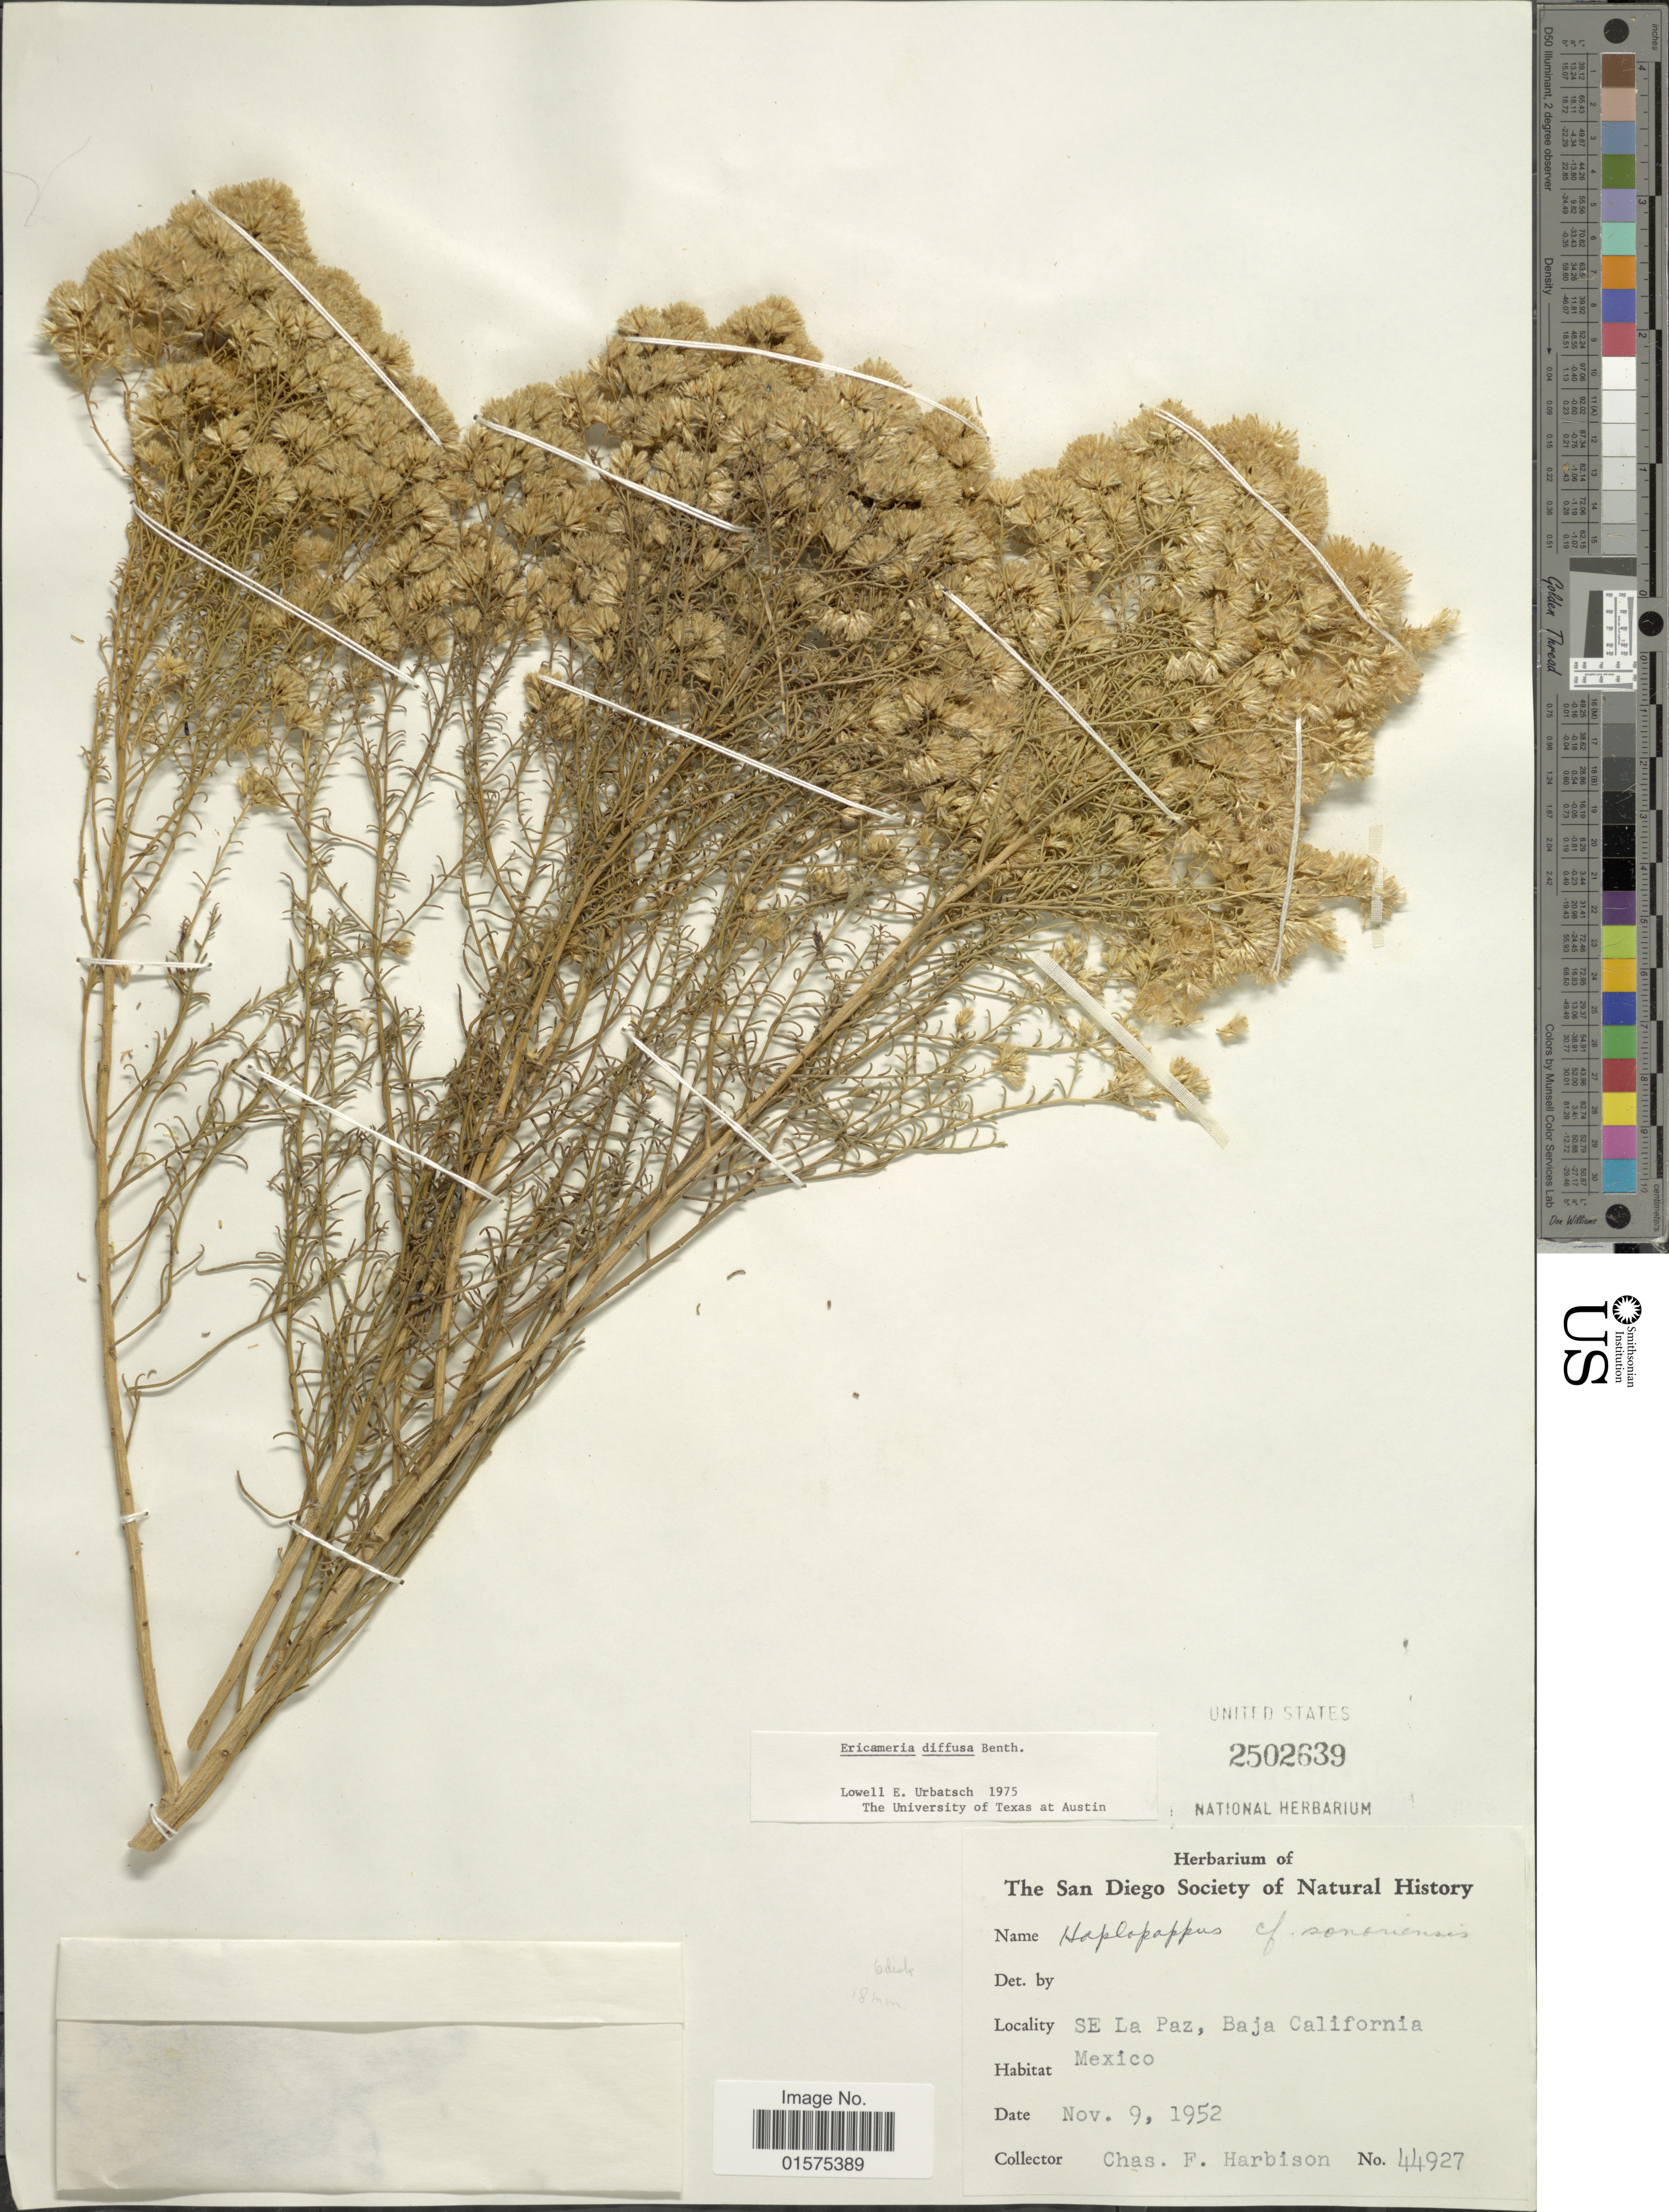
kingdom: Plantae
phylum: Tracheophyta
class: Magnoliopsida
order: Asterales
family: Asteraceae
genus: Xylothamia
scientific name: Xylothamia diffusa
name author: (Benth.) G.L. Nesom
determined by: Urbatsch, Lowell E., Curator (LSU), Louisiana State University (UNITED STATES)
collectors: C. F. Harbison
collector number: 44927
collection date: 1952-11-09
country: Mexico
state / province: Baja California Sur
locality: SE La Paz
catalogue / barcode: US 2502639